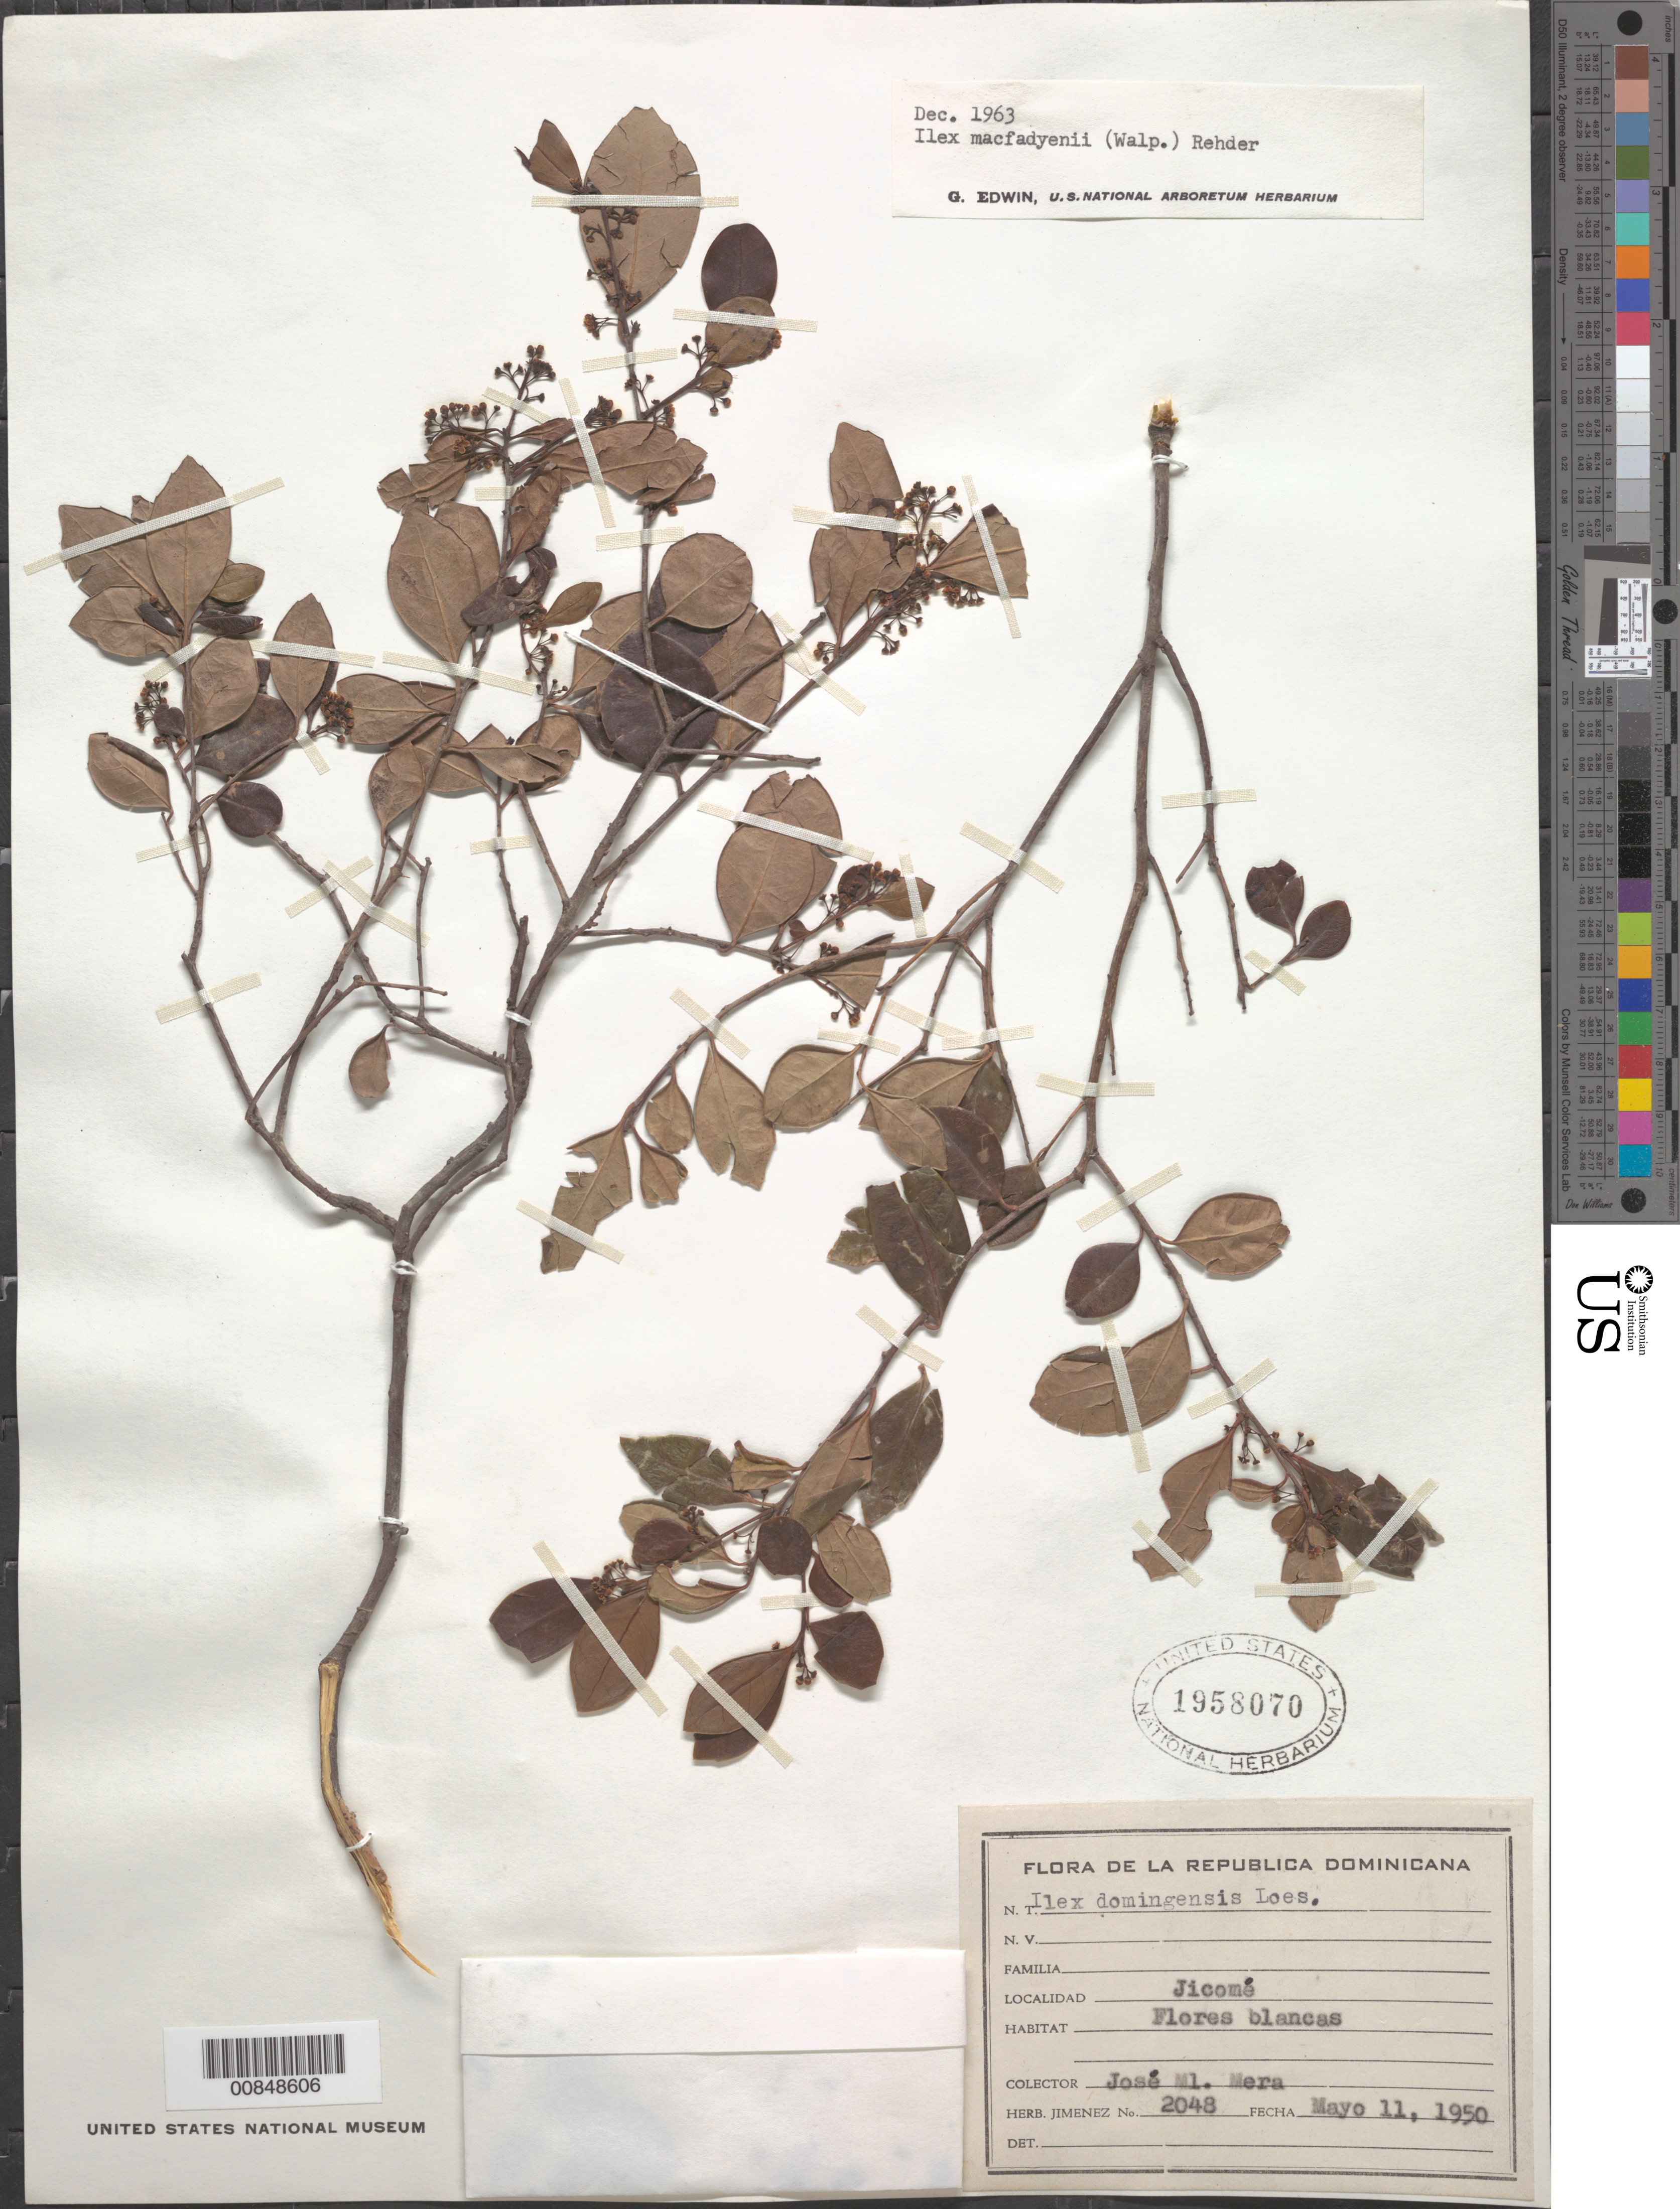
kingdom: Plantae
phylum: Tracheophyta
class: Magnoliopsida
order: Aquifoliales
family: Aquifoliaceae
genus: Ilex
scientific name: Ilex macfadyenii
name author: Rehder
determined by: Edwin, G.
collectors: J. Mera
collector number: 2048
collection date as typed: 11 May 1950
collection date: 1950-05-11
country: Dominican Republic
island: Hispaniola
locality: Jicomé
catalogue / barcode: US 1958070